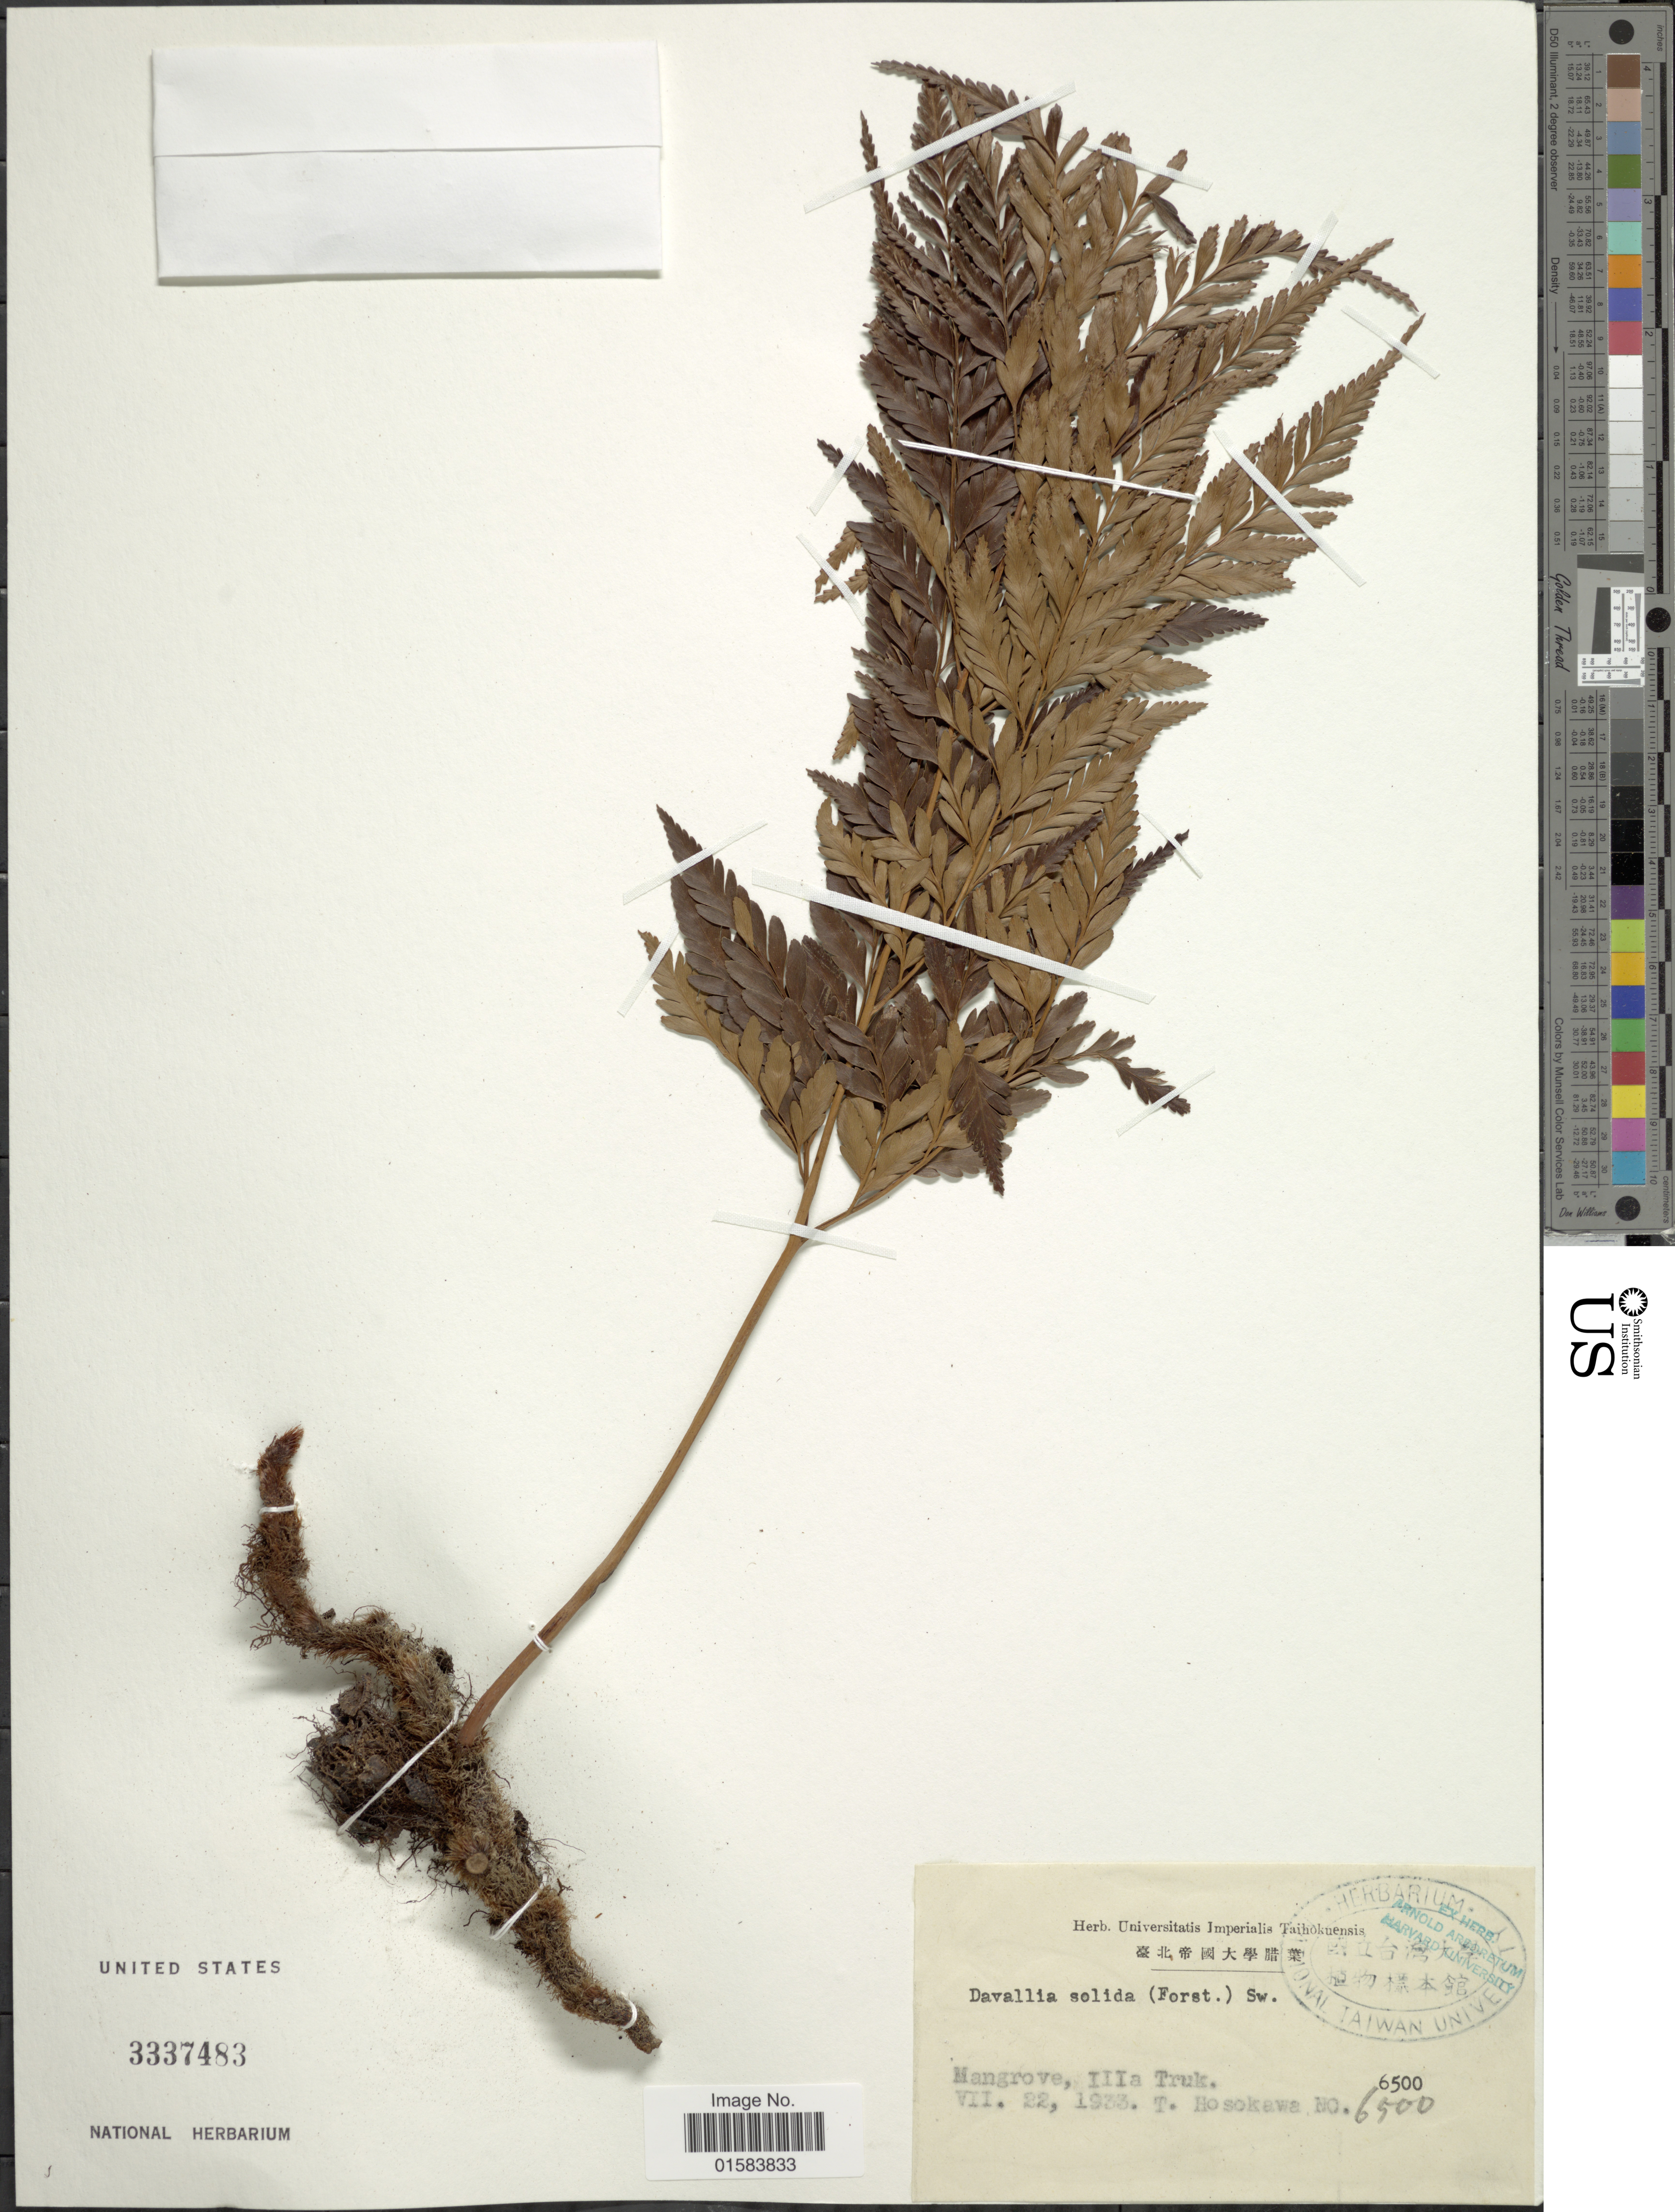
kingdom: Plantae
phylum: Tracheophyta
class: Polypodiopsida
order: Polypodiales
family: Davalliaceae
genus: Davallia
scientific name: Davallia solida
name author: (G. Forst.) Sw.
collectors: T. Hosokawa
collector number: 6500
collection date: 1933-07-22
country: Micronesia, Federated States of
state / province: Truk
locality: Mangrove, IIIA Truk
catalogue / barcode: US 3337483